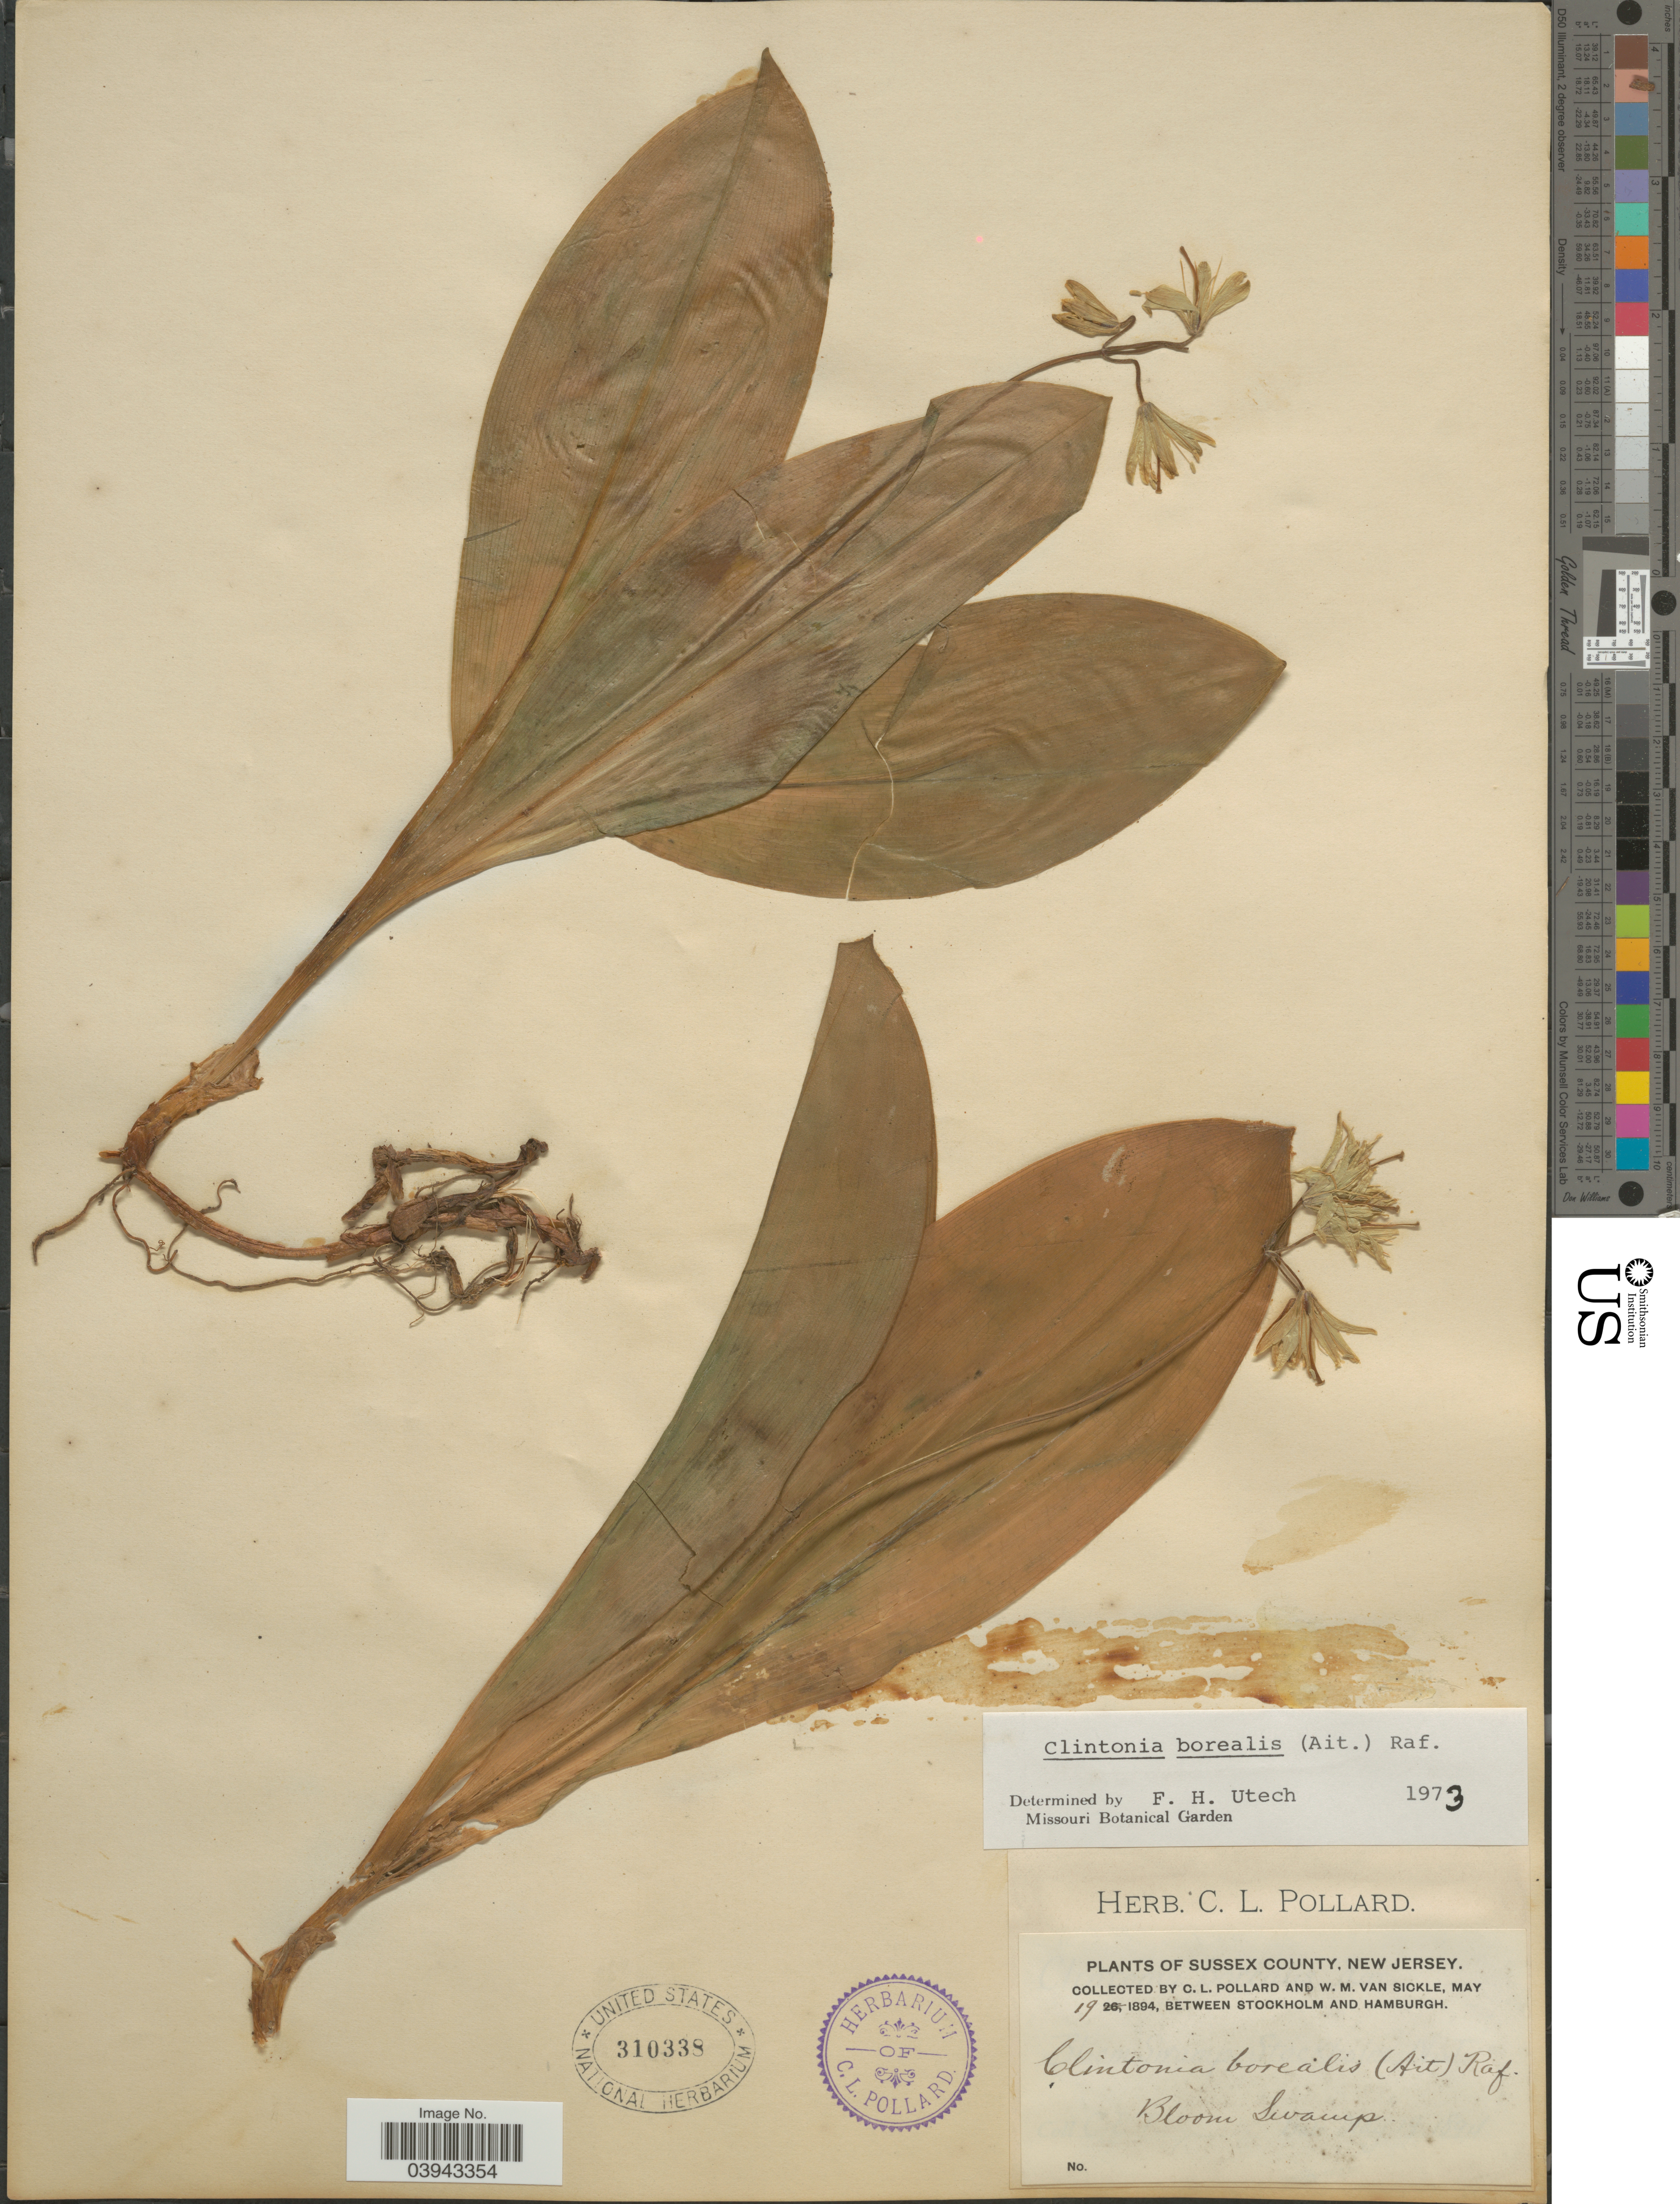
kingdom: Plantae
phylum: Tracheophyta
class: Liliopsida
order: Liliales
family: Liliaceae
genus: Clintonia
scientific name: Clintonia borealis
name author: (Aiton) Raf.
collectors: C. L. Pollard & W. M. Van Sickle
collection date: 1894-05-19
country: United States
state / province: New Jersey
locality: Sussex County. Between Stockholm and Hamburgh. Bloom Swamp.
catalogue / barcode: US 310338